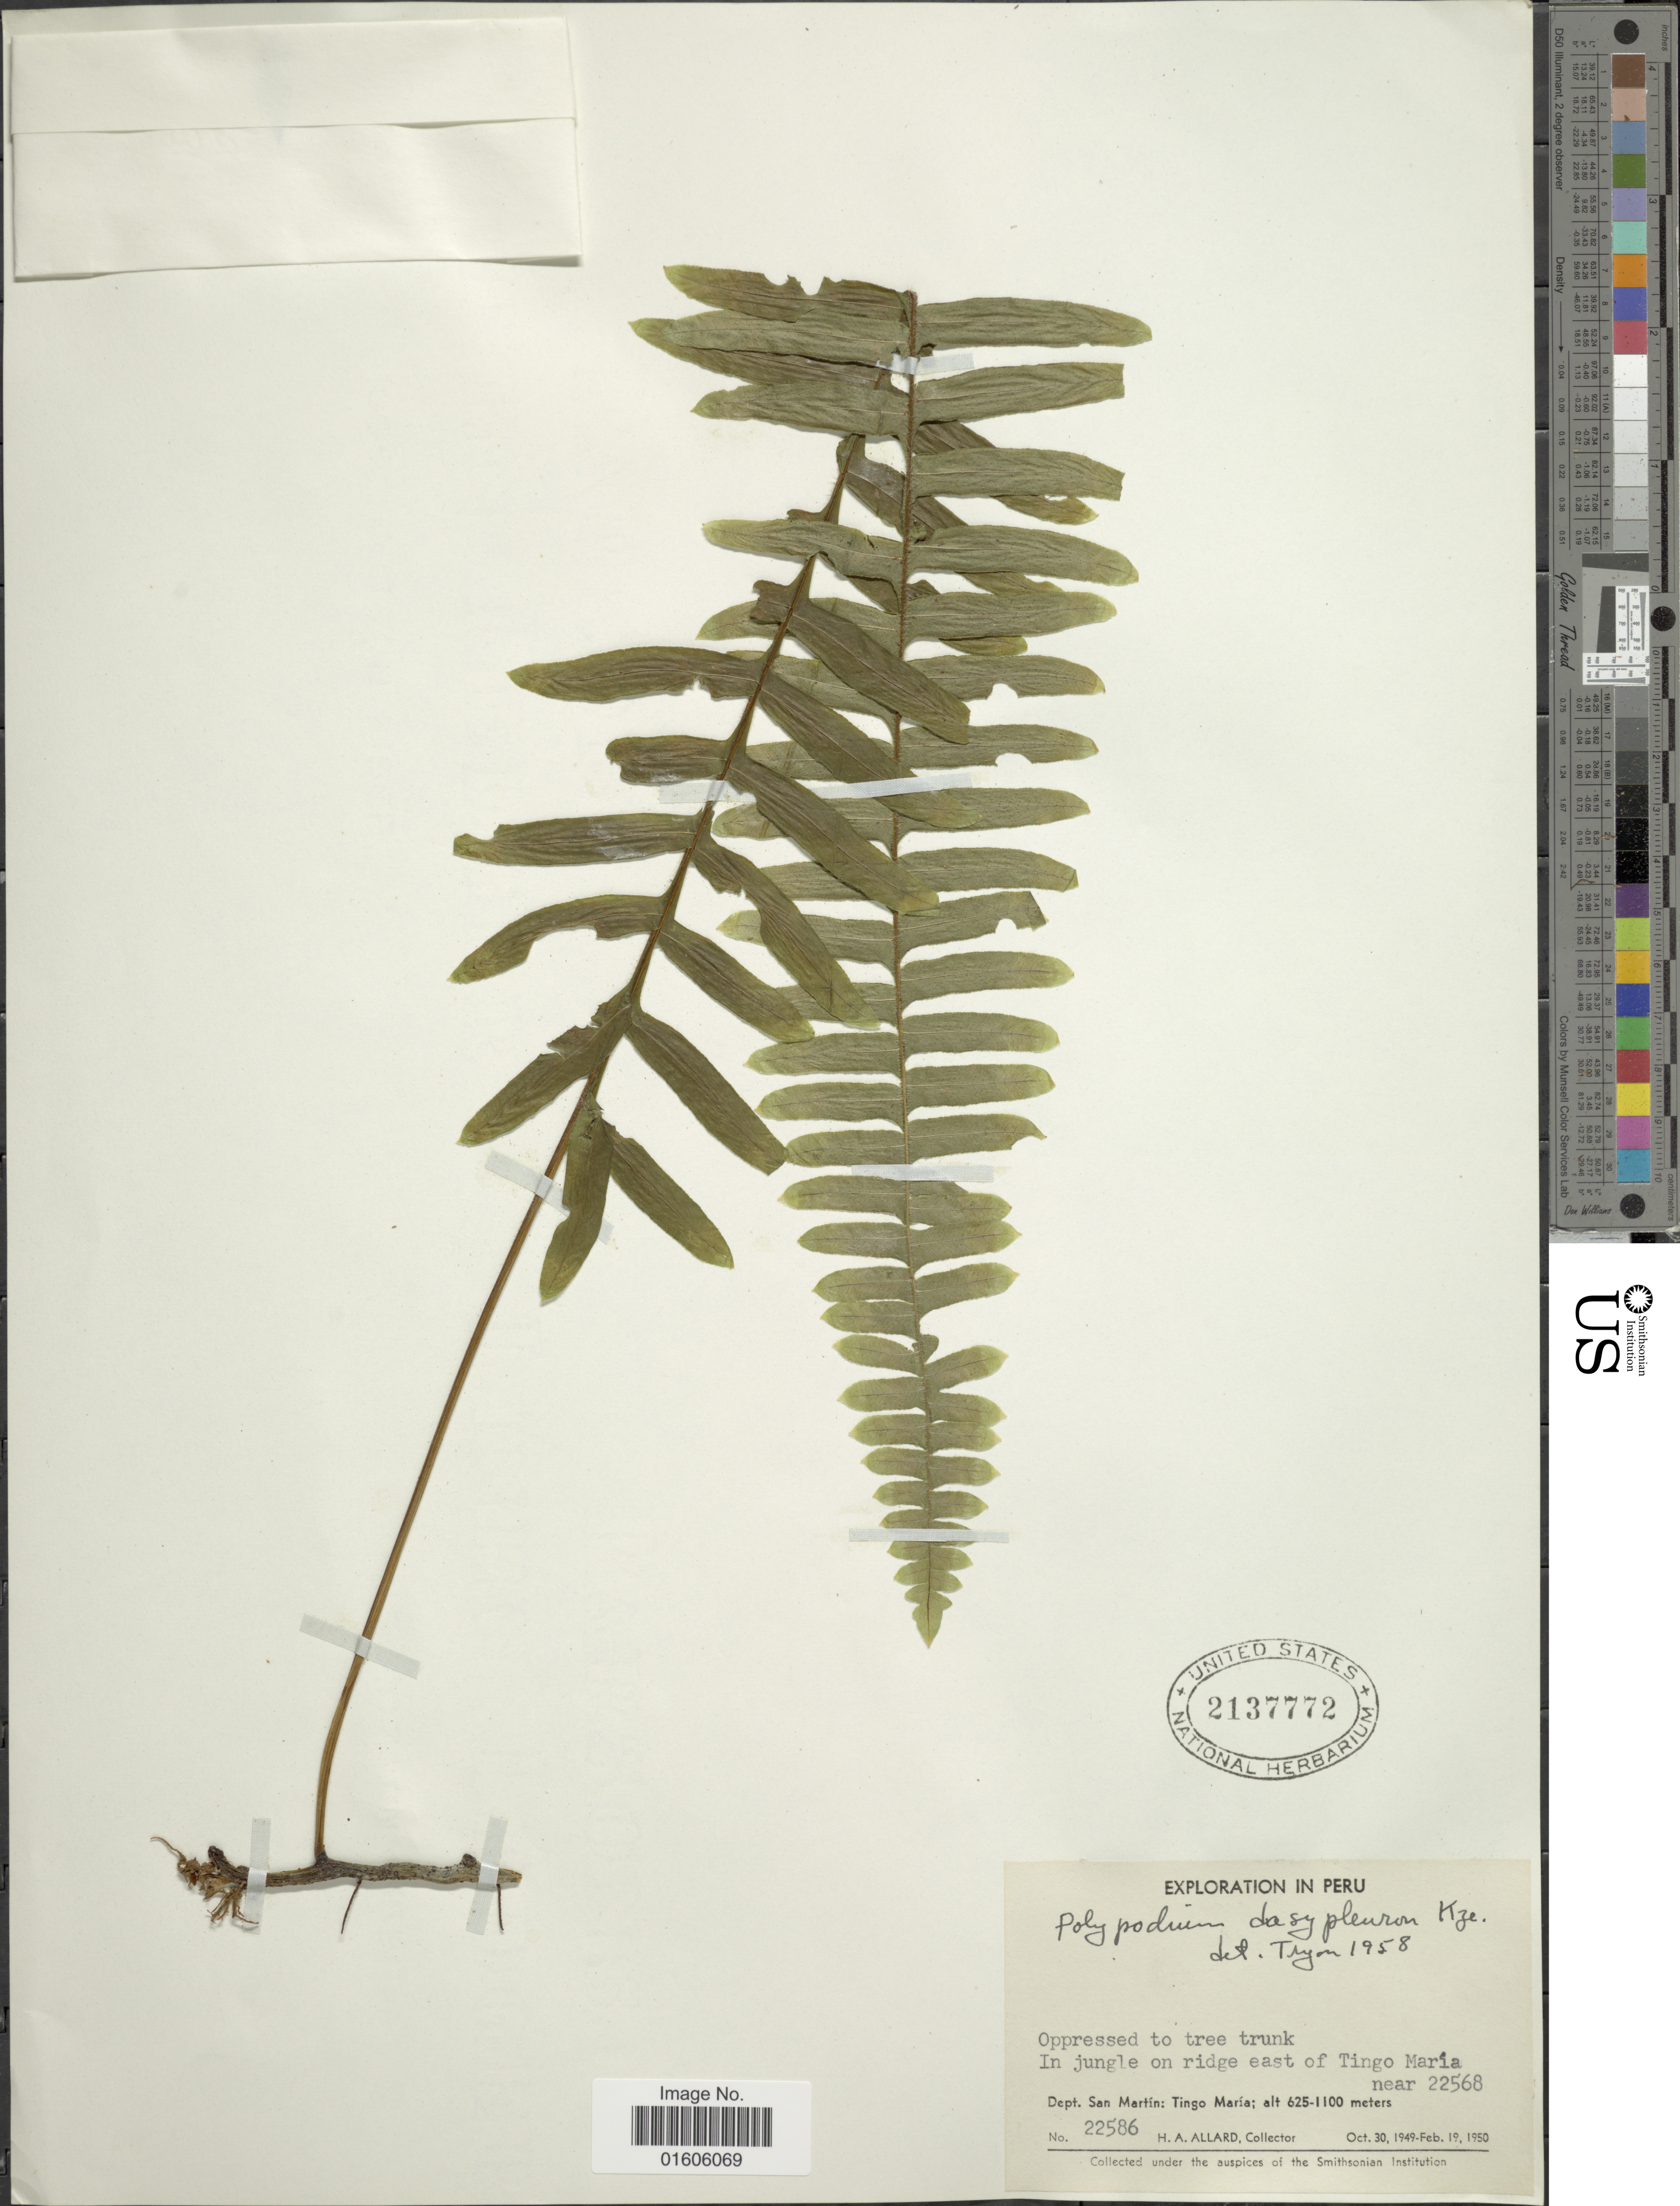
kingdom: Plantae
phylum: Tracheophyta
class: Polypodiopsida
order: Polypodiales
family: Polypodiaceae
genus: Serpocaulon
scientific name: Serpocaulon dasypleuron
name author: (Kunze) A.R. Sm.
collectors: H. A. Allard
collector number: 22586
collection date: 1949-10-30/1950-02-19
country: Peru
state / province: San Martín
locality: In jungle on ridge east of Tingo María near 22568. Dept. San Martín: Tingo María.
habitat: in jungle on ridge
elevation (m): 625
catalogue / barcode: US 2137772